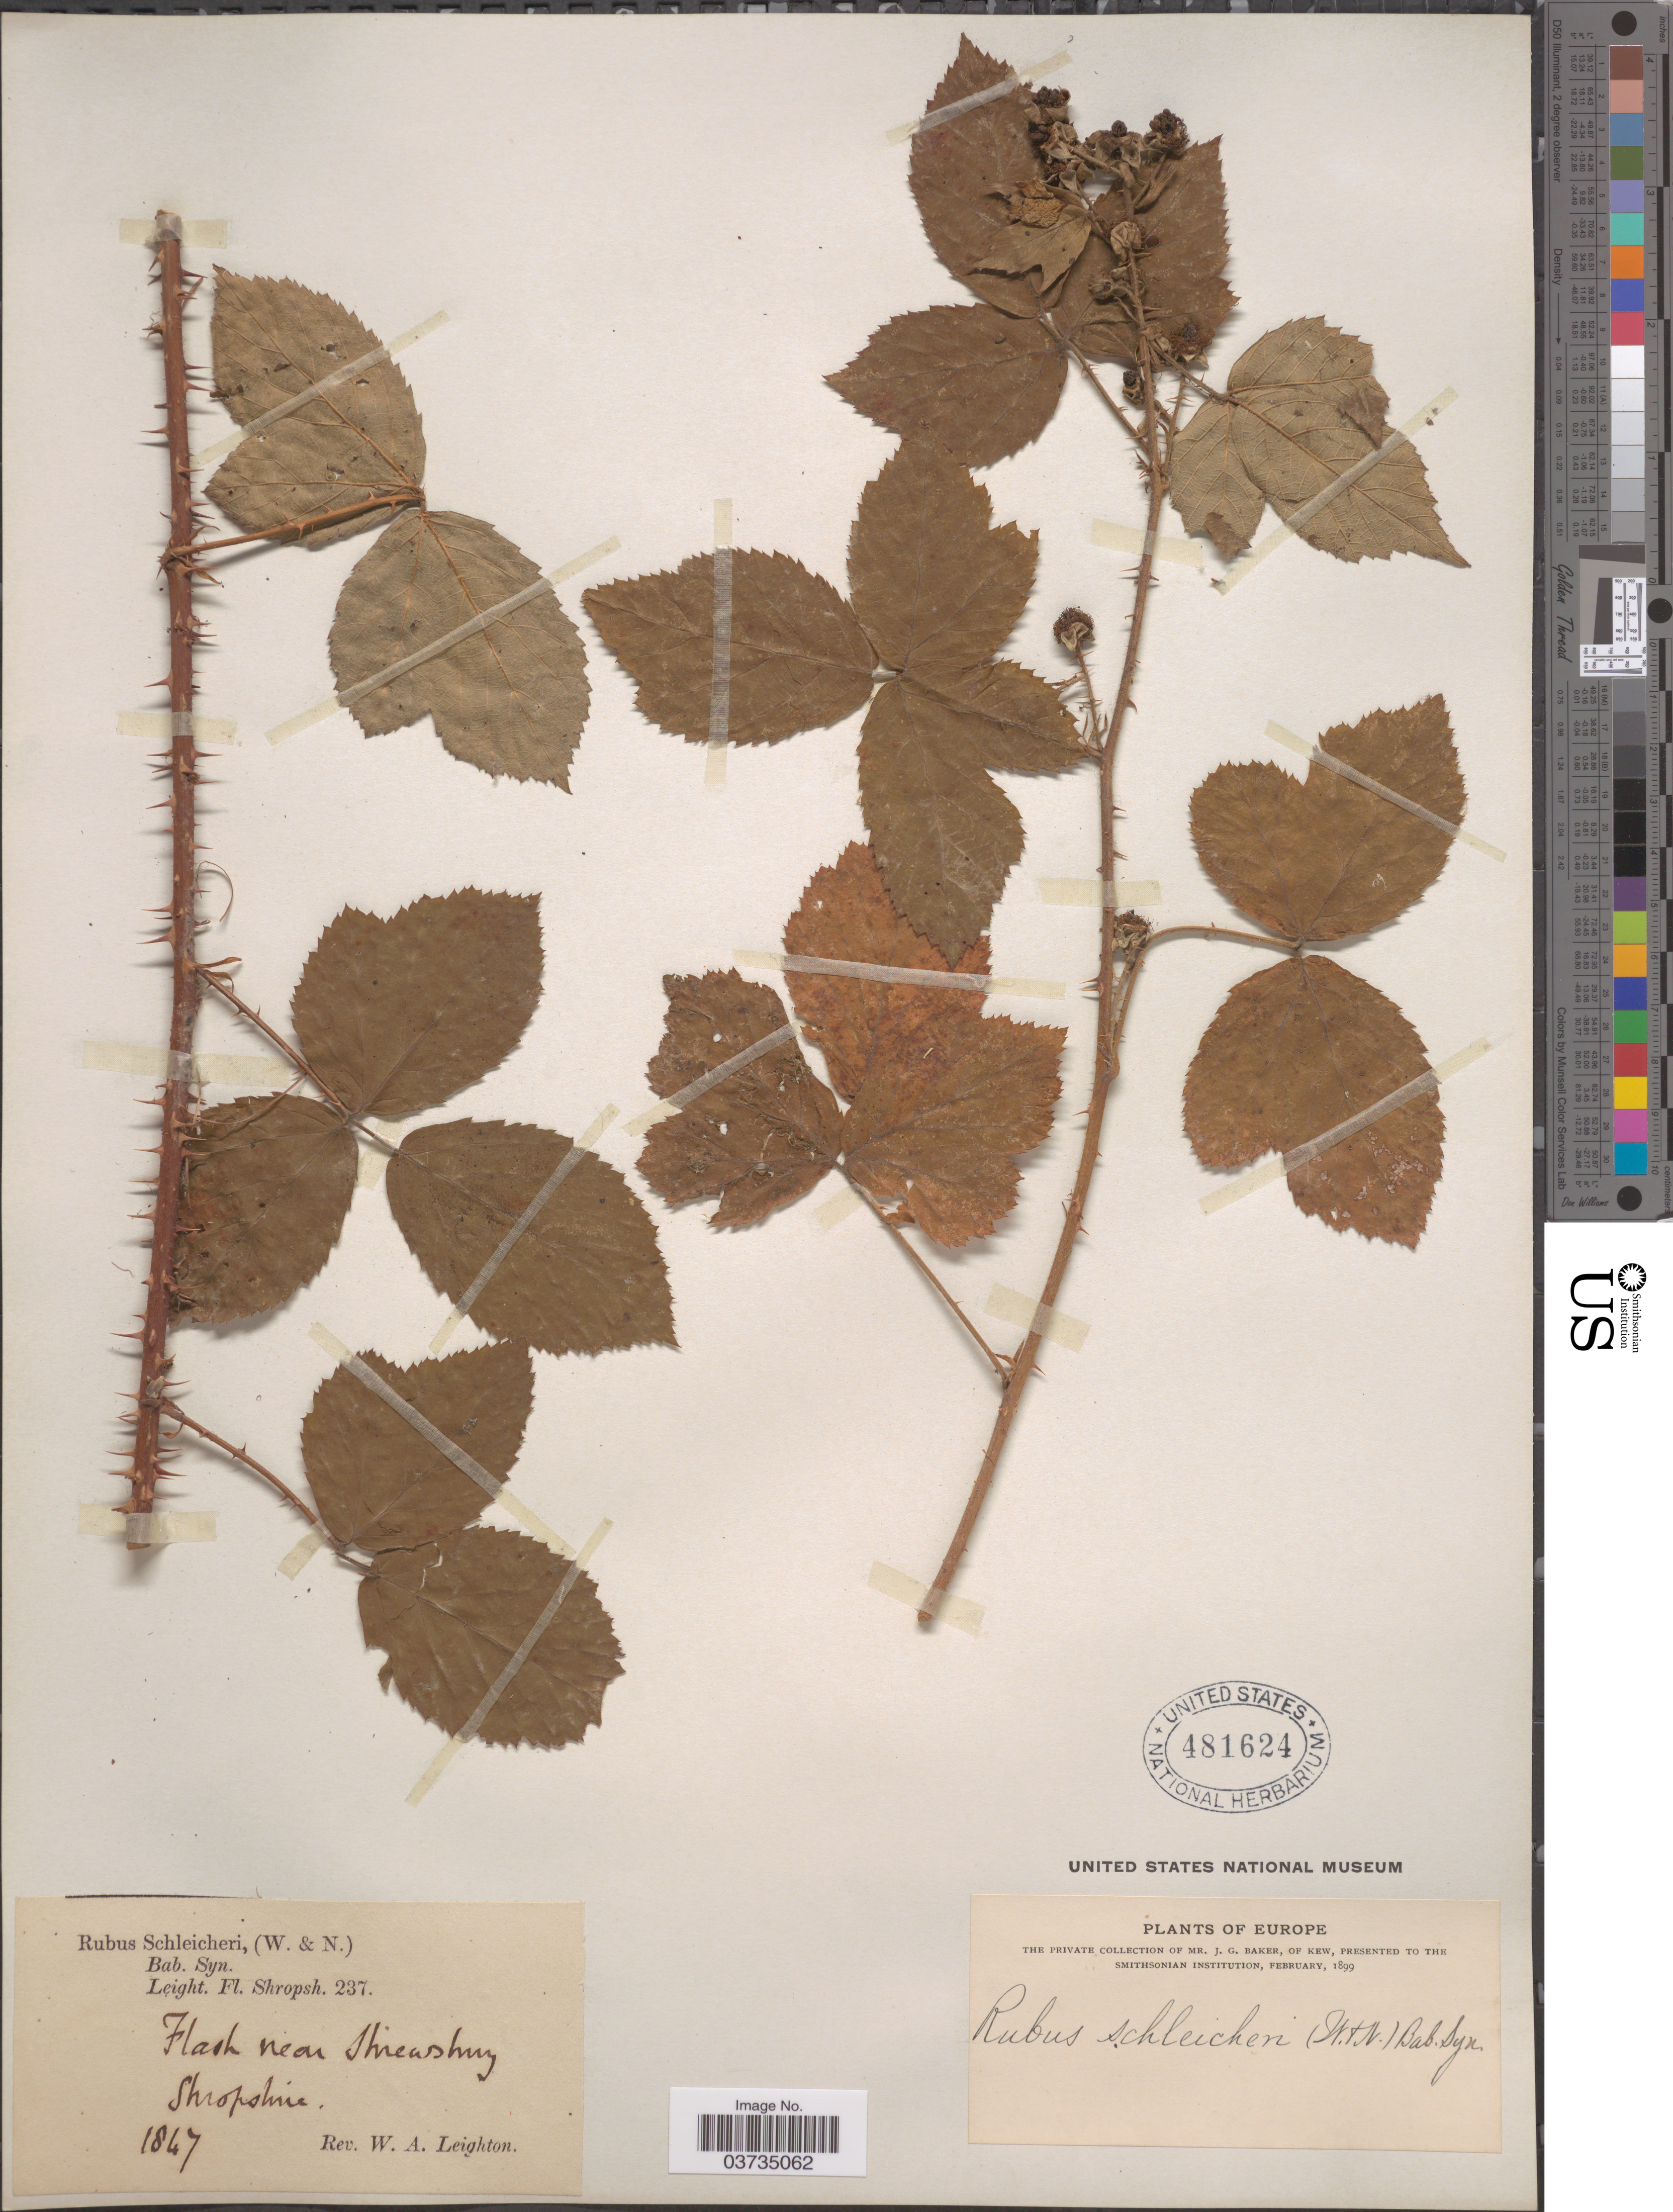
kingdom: Plantae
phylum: Tracheophyta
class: Magnoliopsida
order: Rosales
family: Rosaceae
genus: Rubus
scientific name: Rubus schleicheri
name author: Weihe ex Tratt.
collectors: W. Leighton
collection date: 1847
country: United Kingdom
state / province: England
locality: Flash near Shrewsbury. Shropshire. Europe.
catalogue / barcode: US 481624